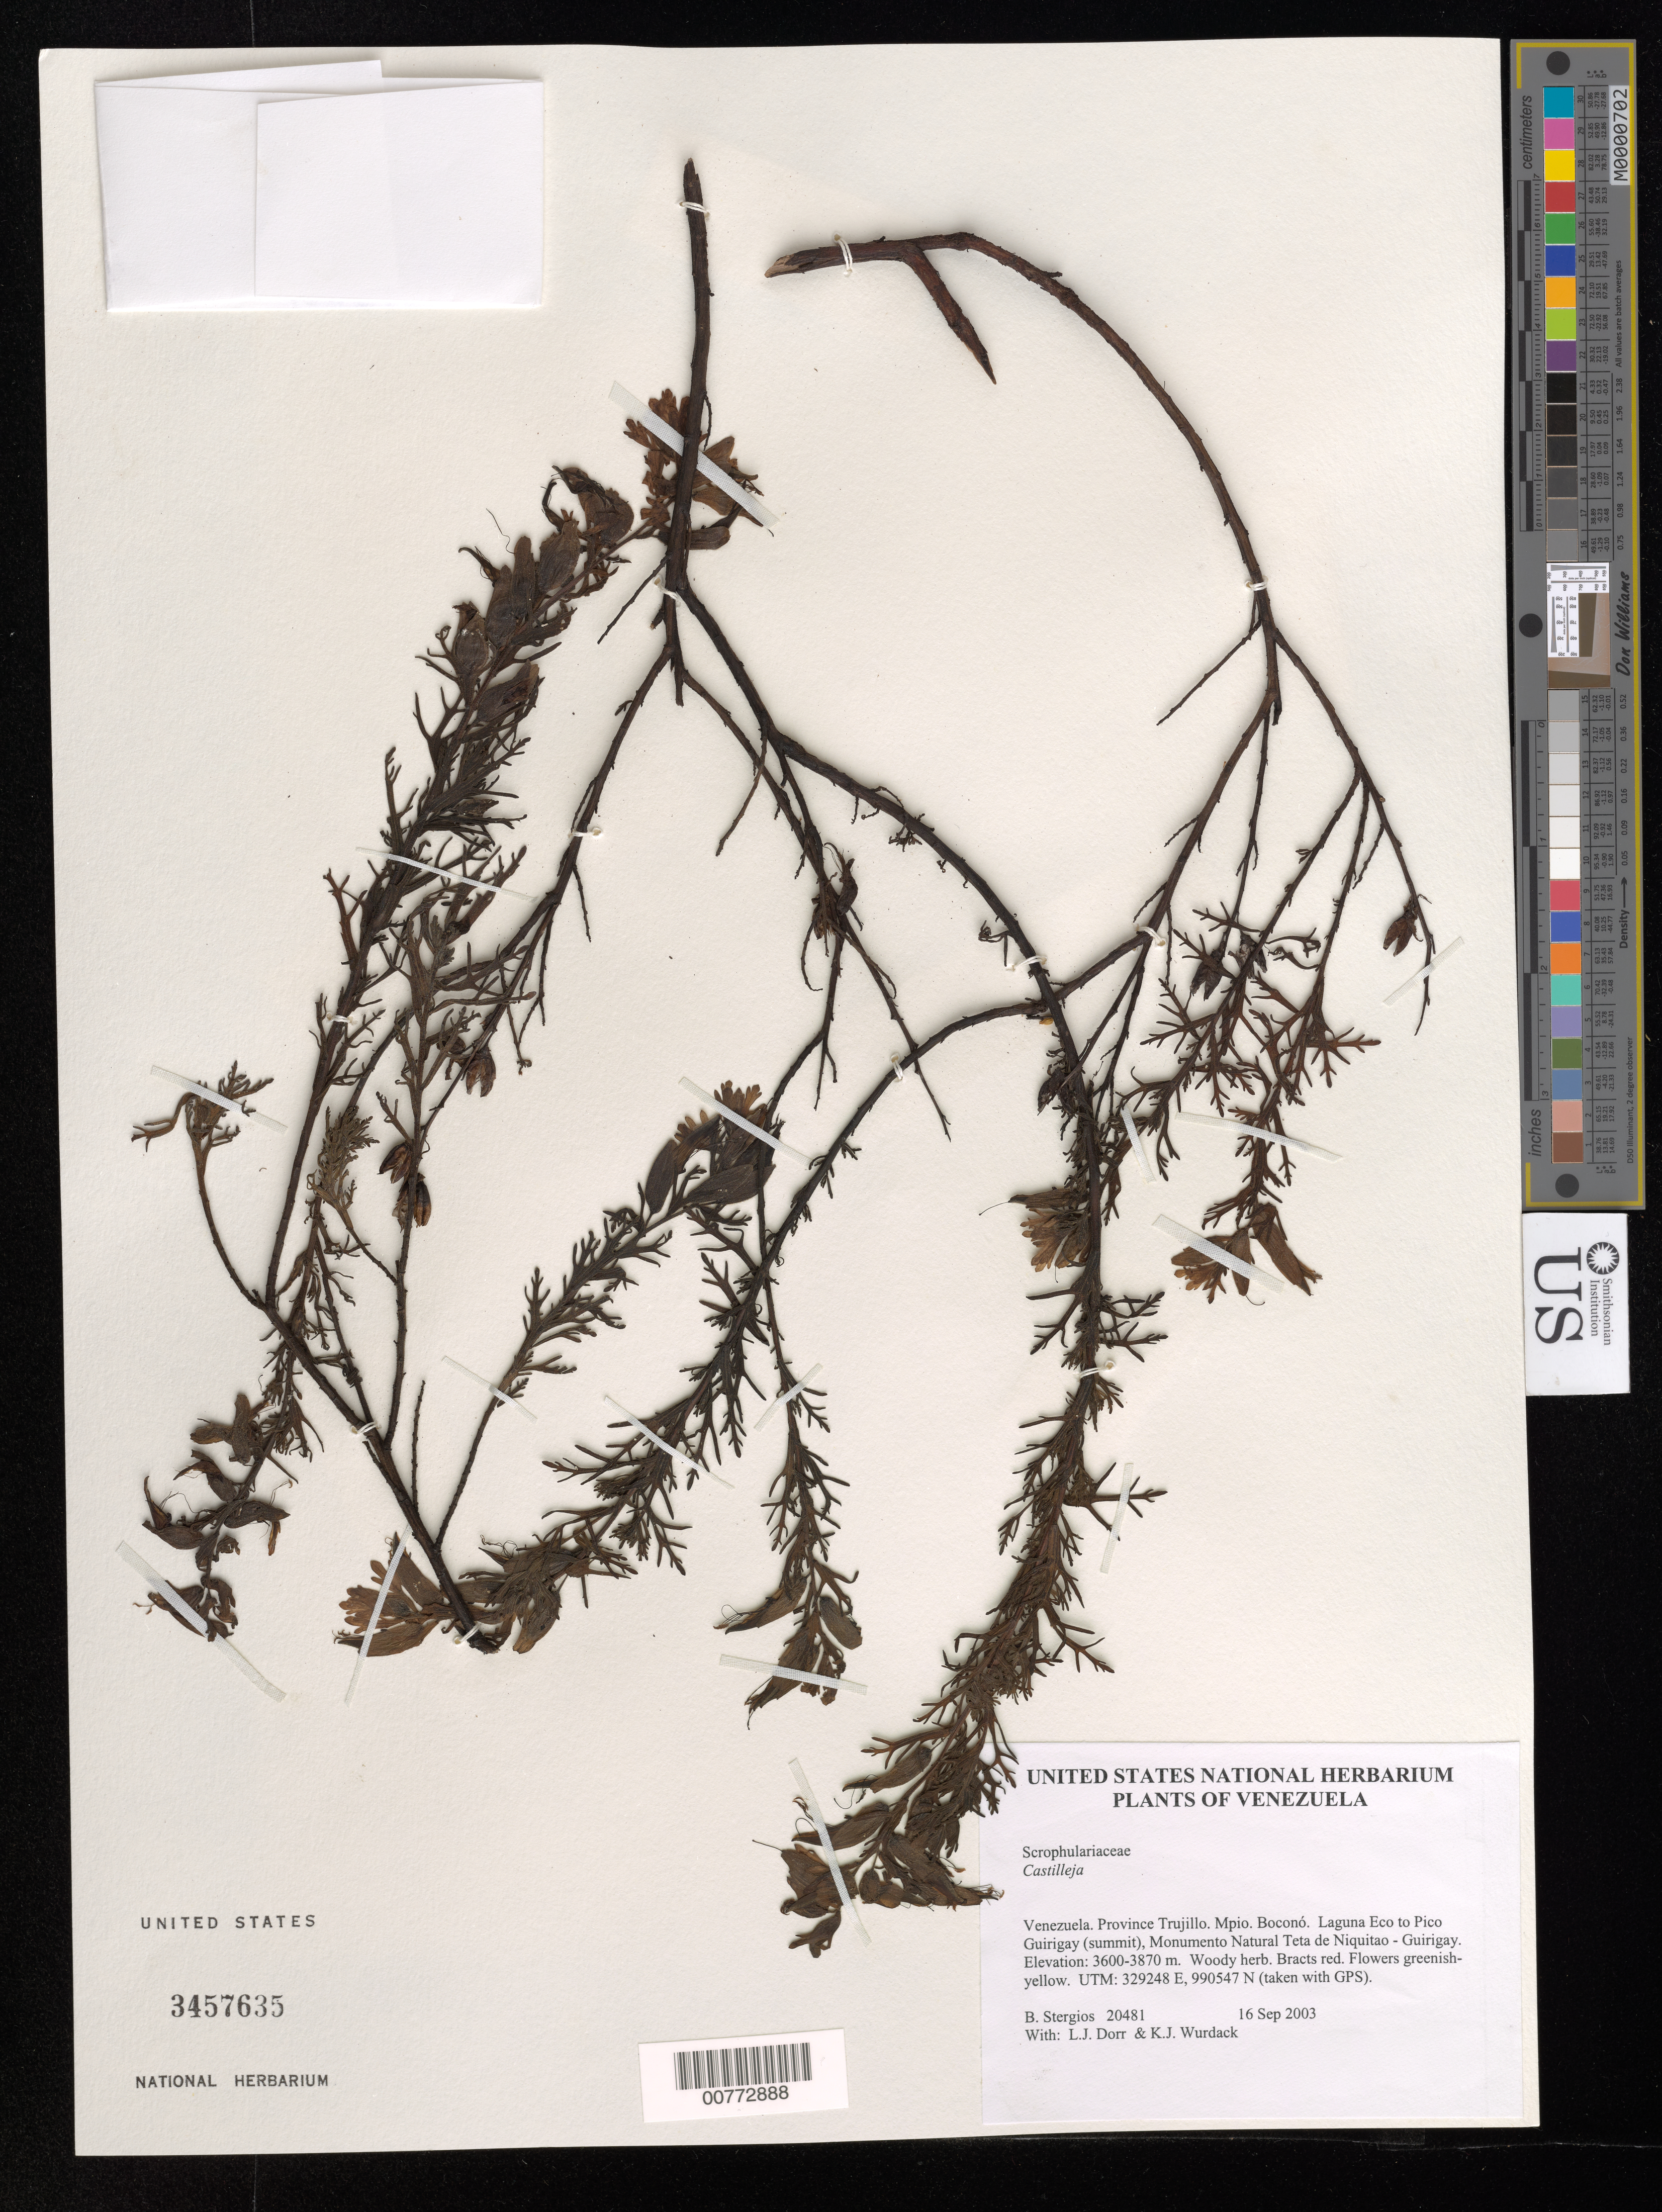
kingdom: Plantae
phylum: Tracheophyta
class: Magnoliopsida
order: Lamiales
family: Orobanchaceae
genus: Castilleja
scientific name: Castilleja sp.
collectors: B. G. Stergios, L. J. Dorr & K. Wurdack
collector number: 20481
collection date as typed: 16 Sep 2003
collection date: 2003-09-16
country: Venezuela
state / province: Trujillo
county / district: Boconó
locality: Laguna Eco to Pico Guirigay (summit), Monumento Natural Teta de Niquitao - Guirigay.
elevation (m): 3600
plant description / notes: PORT, US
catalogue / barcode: US 3457635